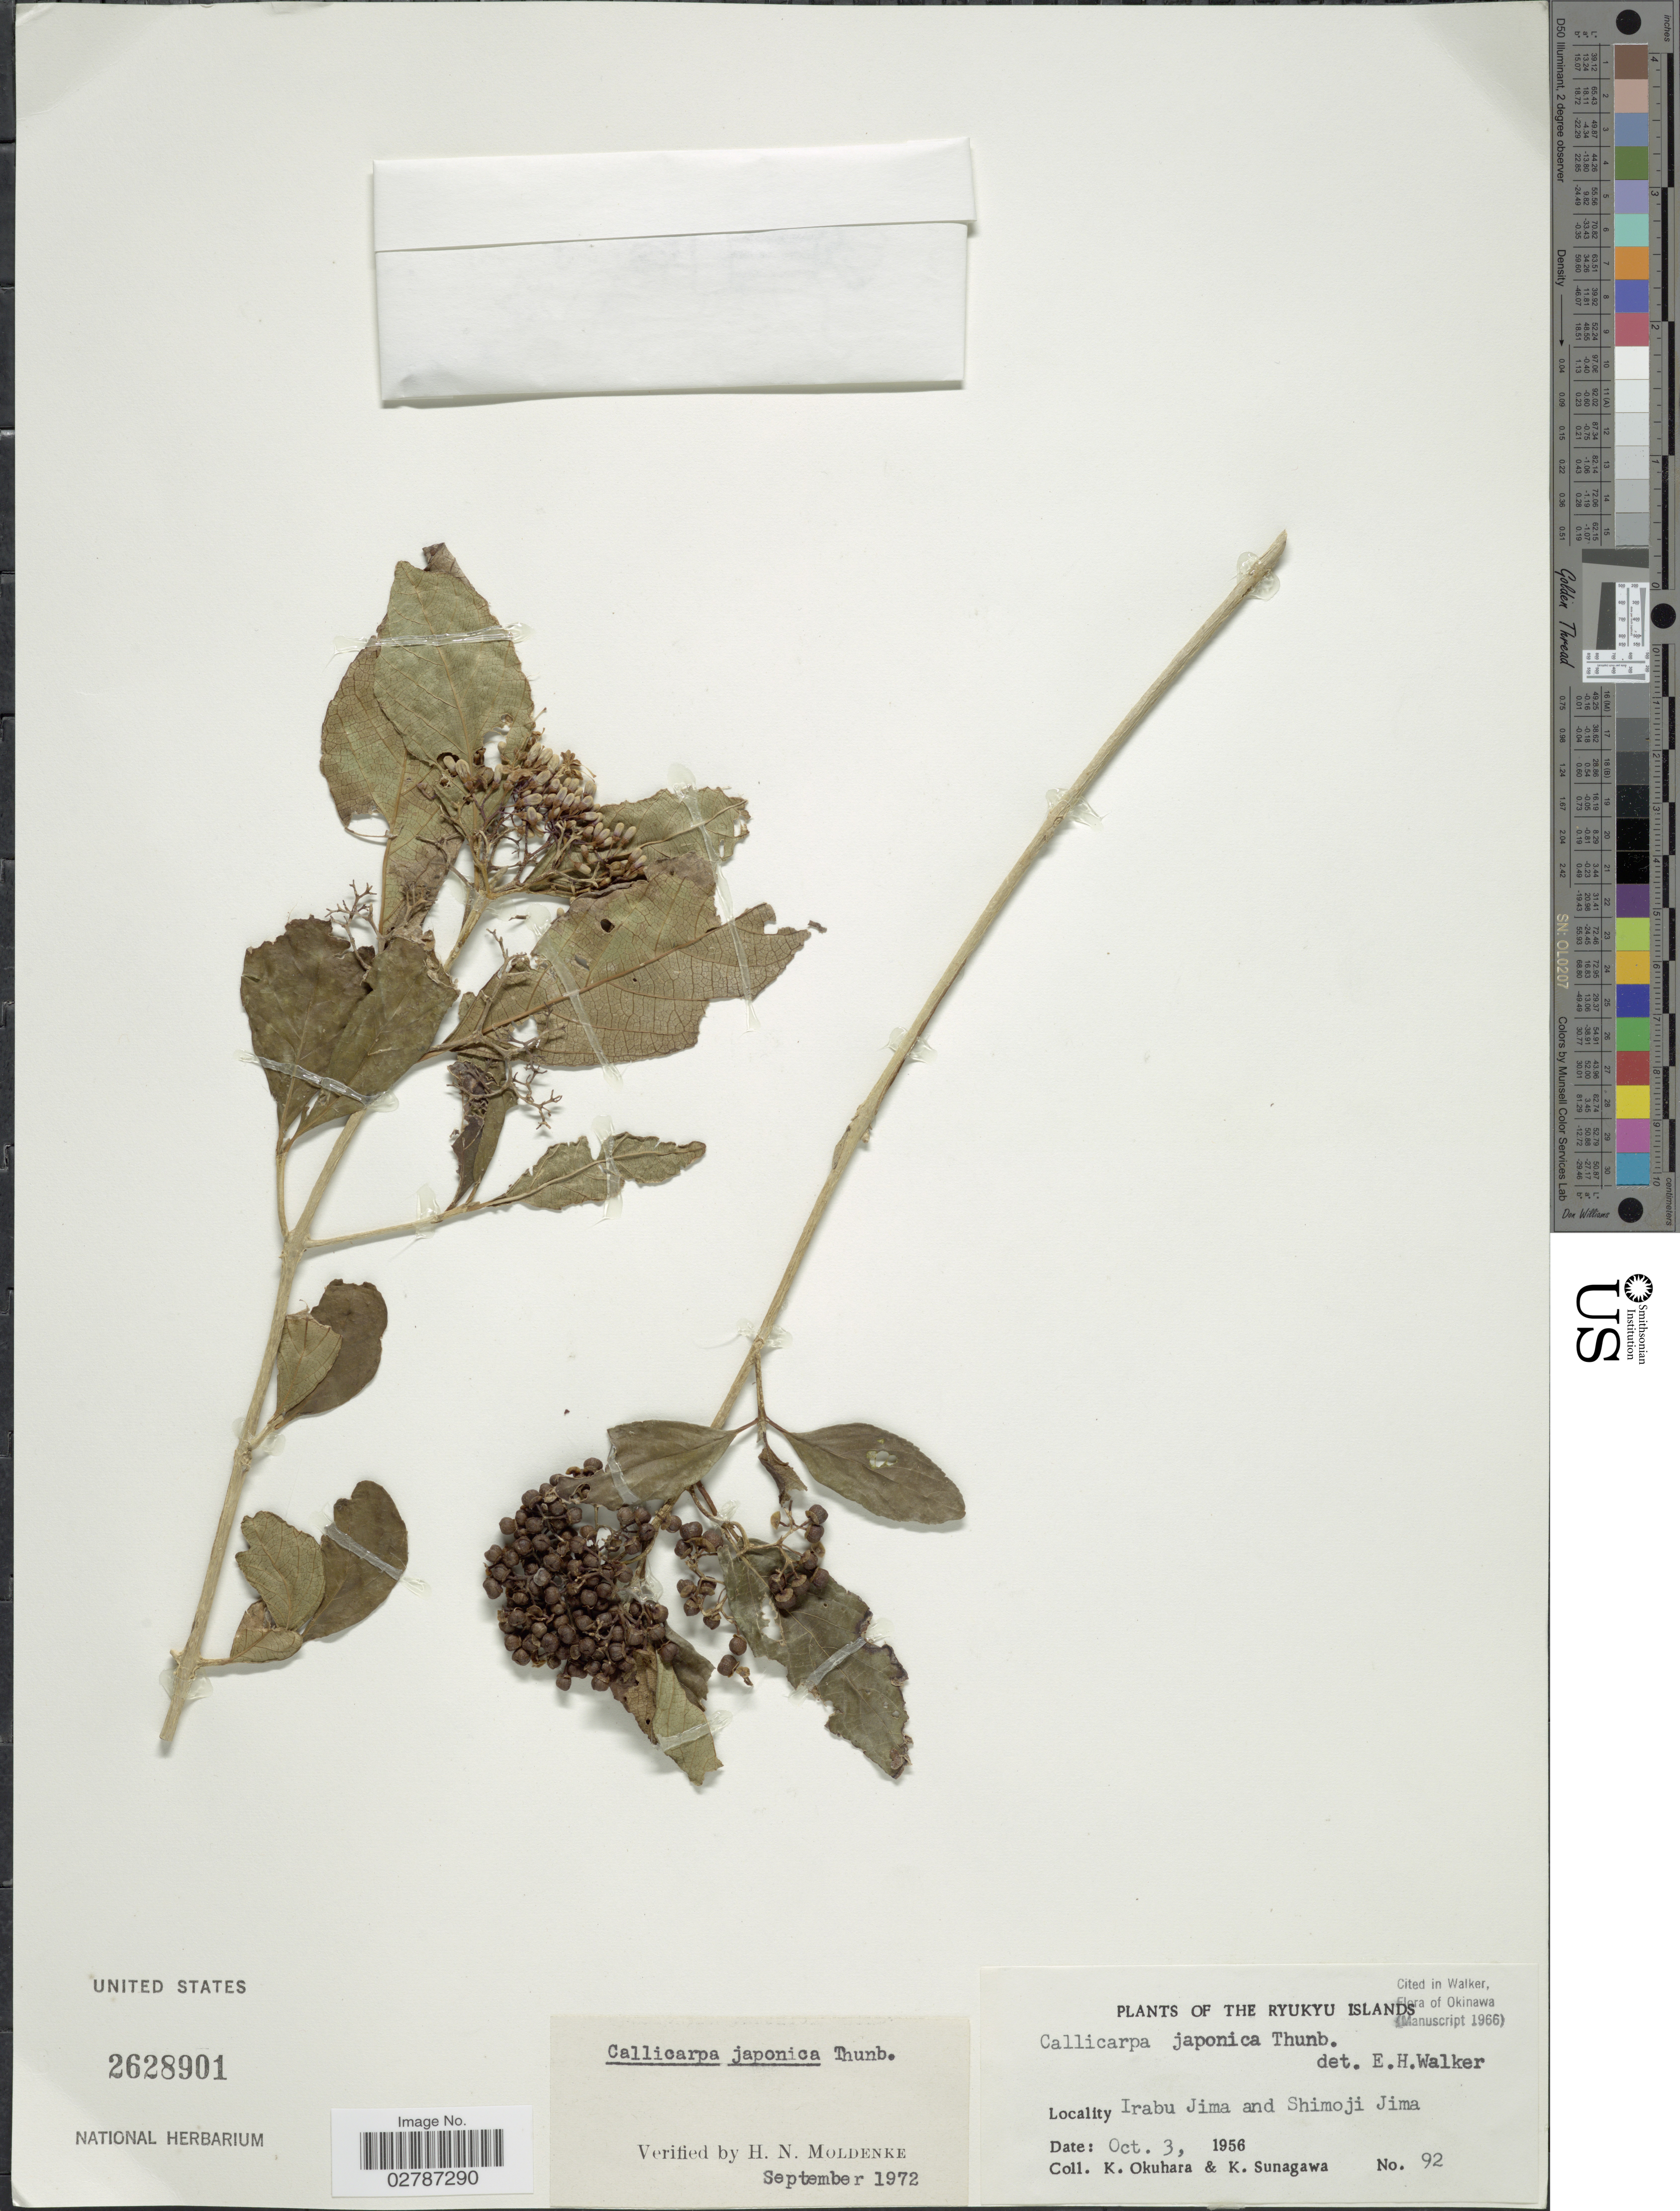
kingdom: Plantae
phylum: Tracheophyta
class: Magnoliopsida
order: Lamiales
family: Lamiaceae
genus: Callicarpa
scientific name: Callicarpa japonica var. japonica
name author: Thunb.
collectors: K. Okuhara & K. Sunagawa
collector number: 92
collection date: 1956-10-03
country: Japan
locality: Ryukyu Islands. Irabu Jima and Shimoji Jima.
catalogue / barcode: US 2628901